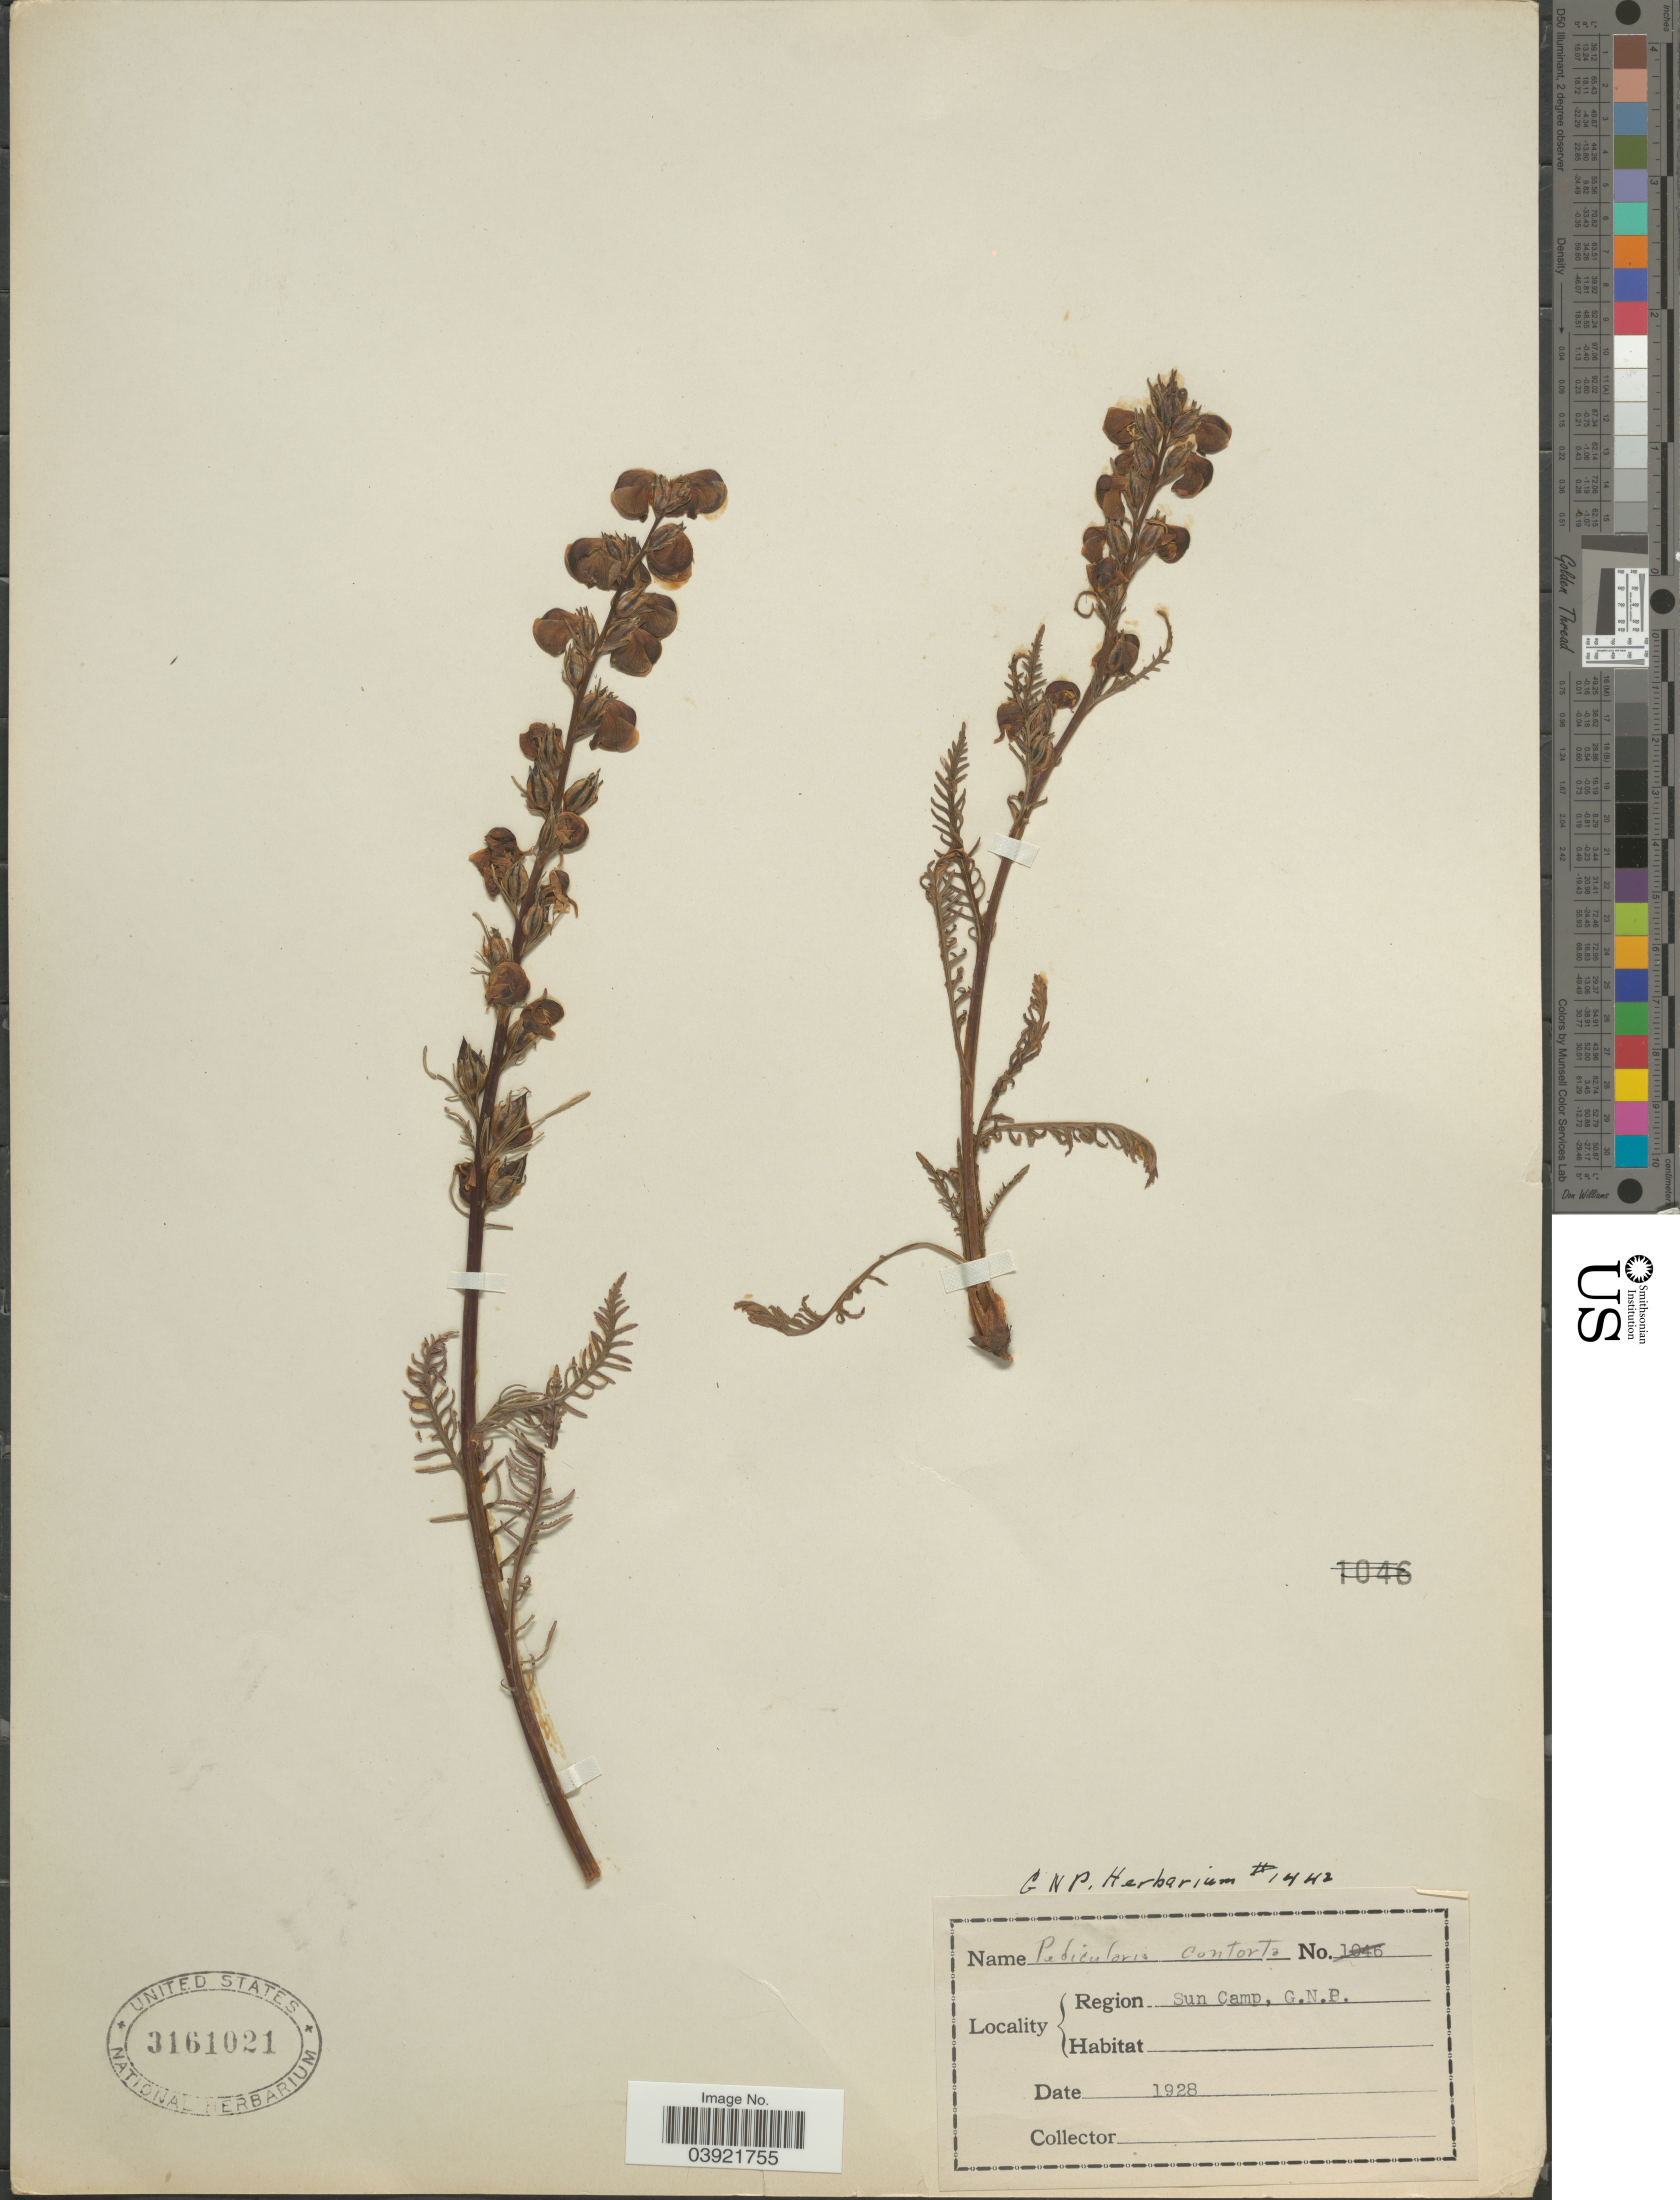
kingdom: Plantae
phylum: Tracheophyta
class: Magnoliopsida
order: Lamiales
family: Orobanchaceae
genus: Pedicularis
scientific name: Pedicularis contorta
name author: Benth.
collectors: ex herb. G. N. P.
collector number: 1442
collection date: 1928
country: United States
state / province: Montana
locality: Region Sun Camp, G.N.P.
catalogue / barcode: US 3161021